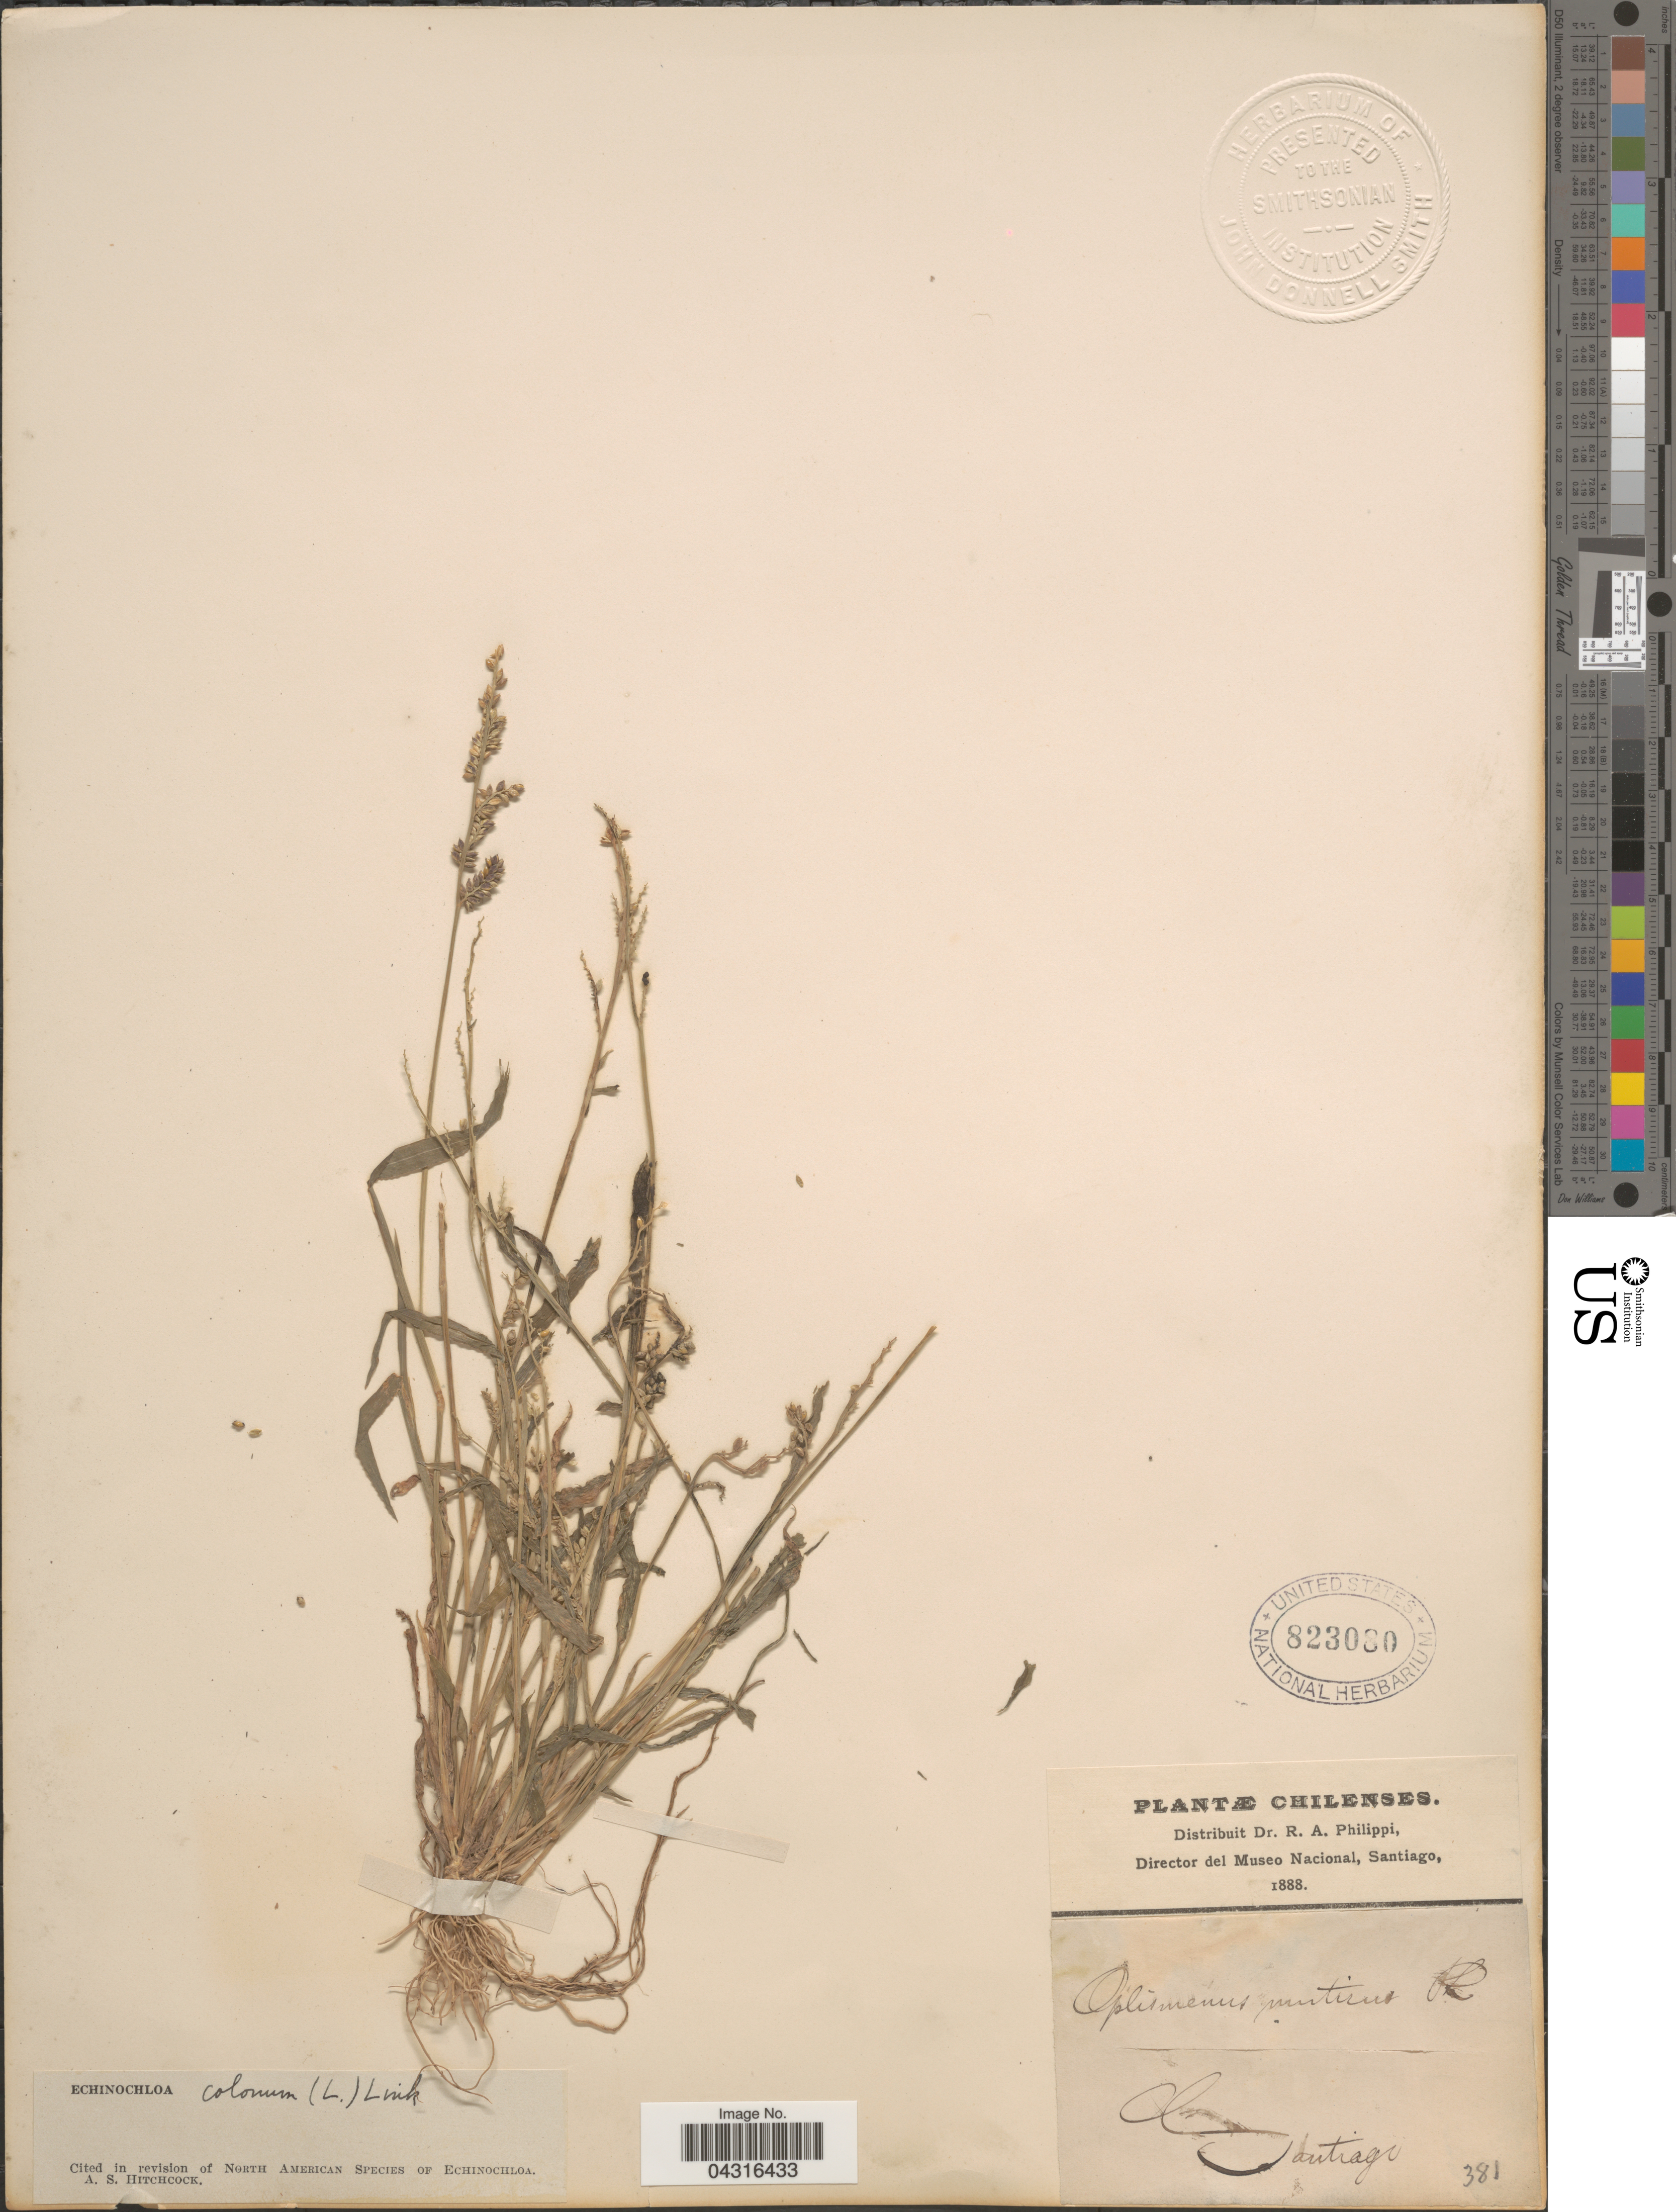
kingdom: Plantae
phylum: Tracheophyta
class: Liliopsida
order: Poales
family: Poaceae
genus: Echinochloa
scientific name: Echinochloa colona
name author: (L.) Link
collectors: R. A. Philippi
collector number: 381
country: Chile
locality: Santiago.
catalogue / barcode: US 823080